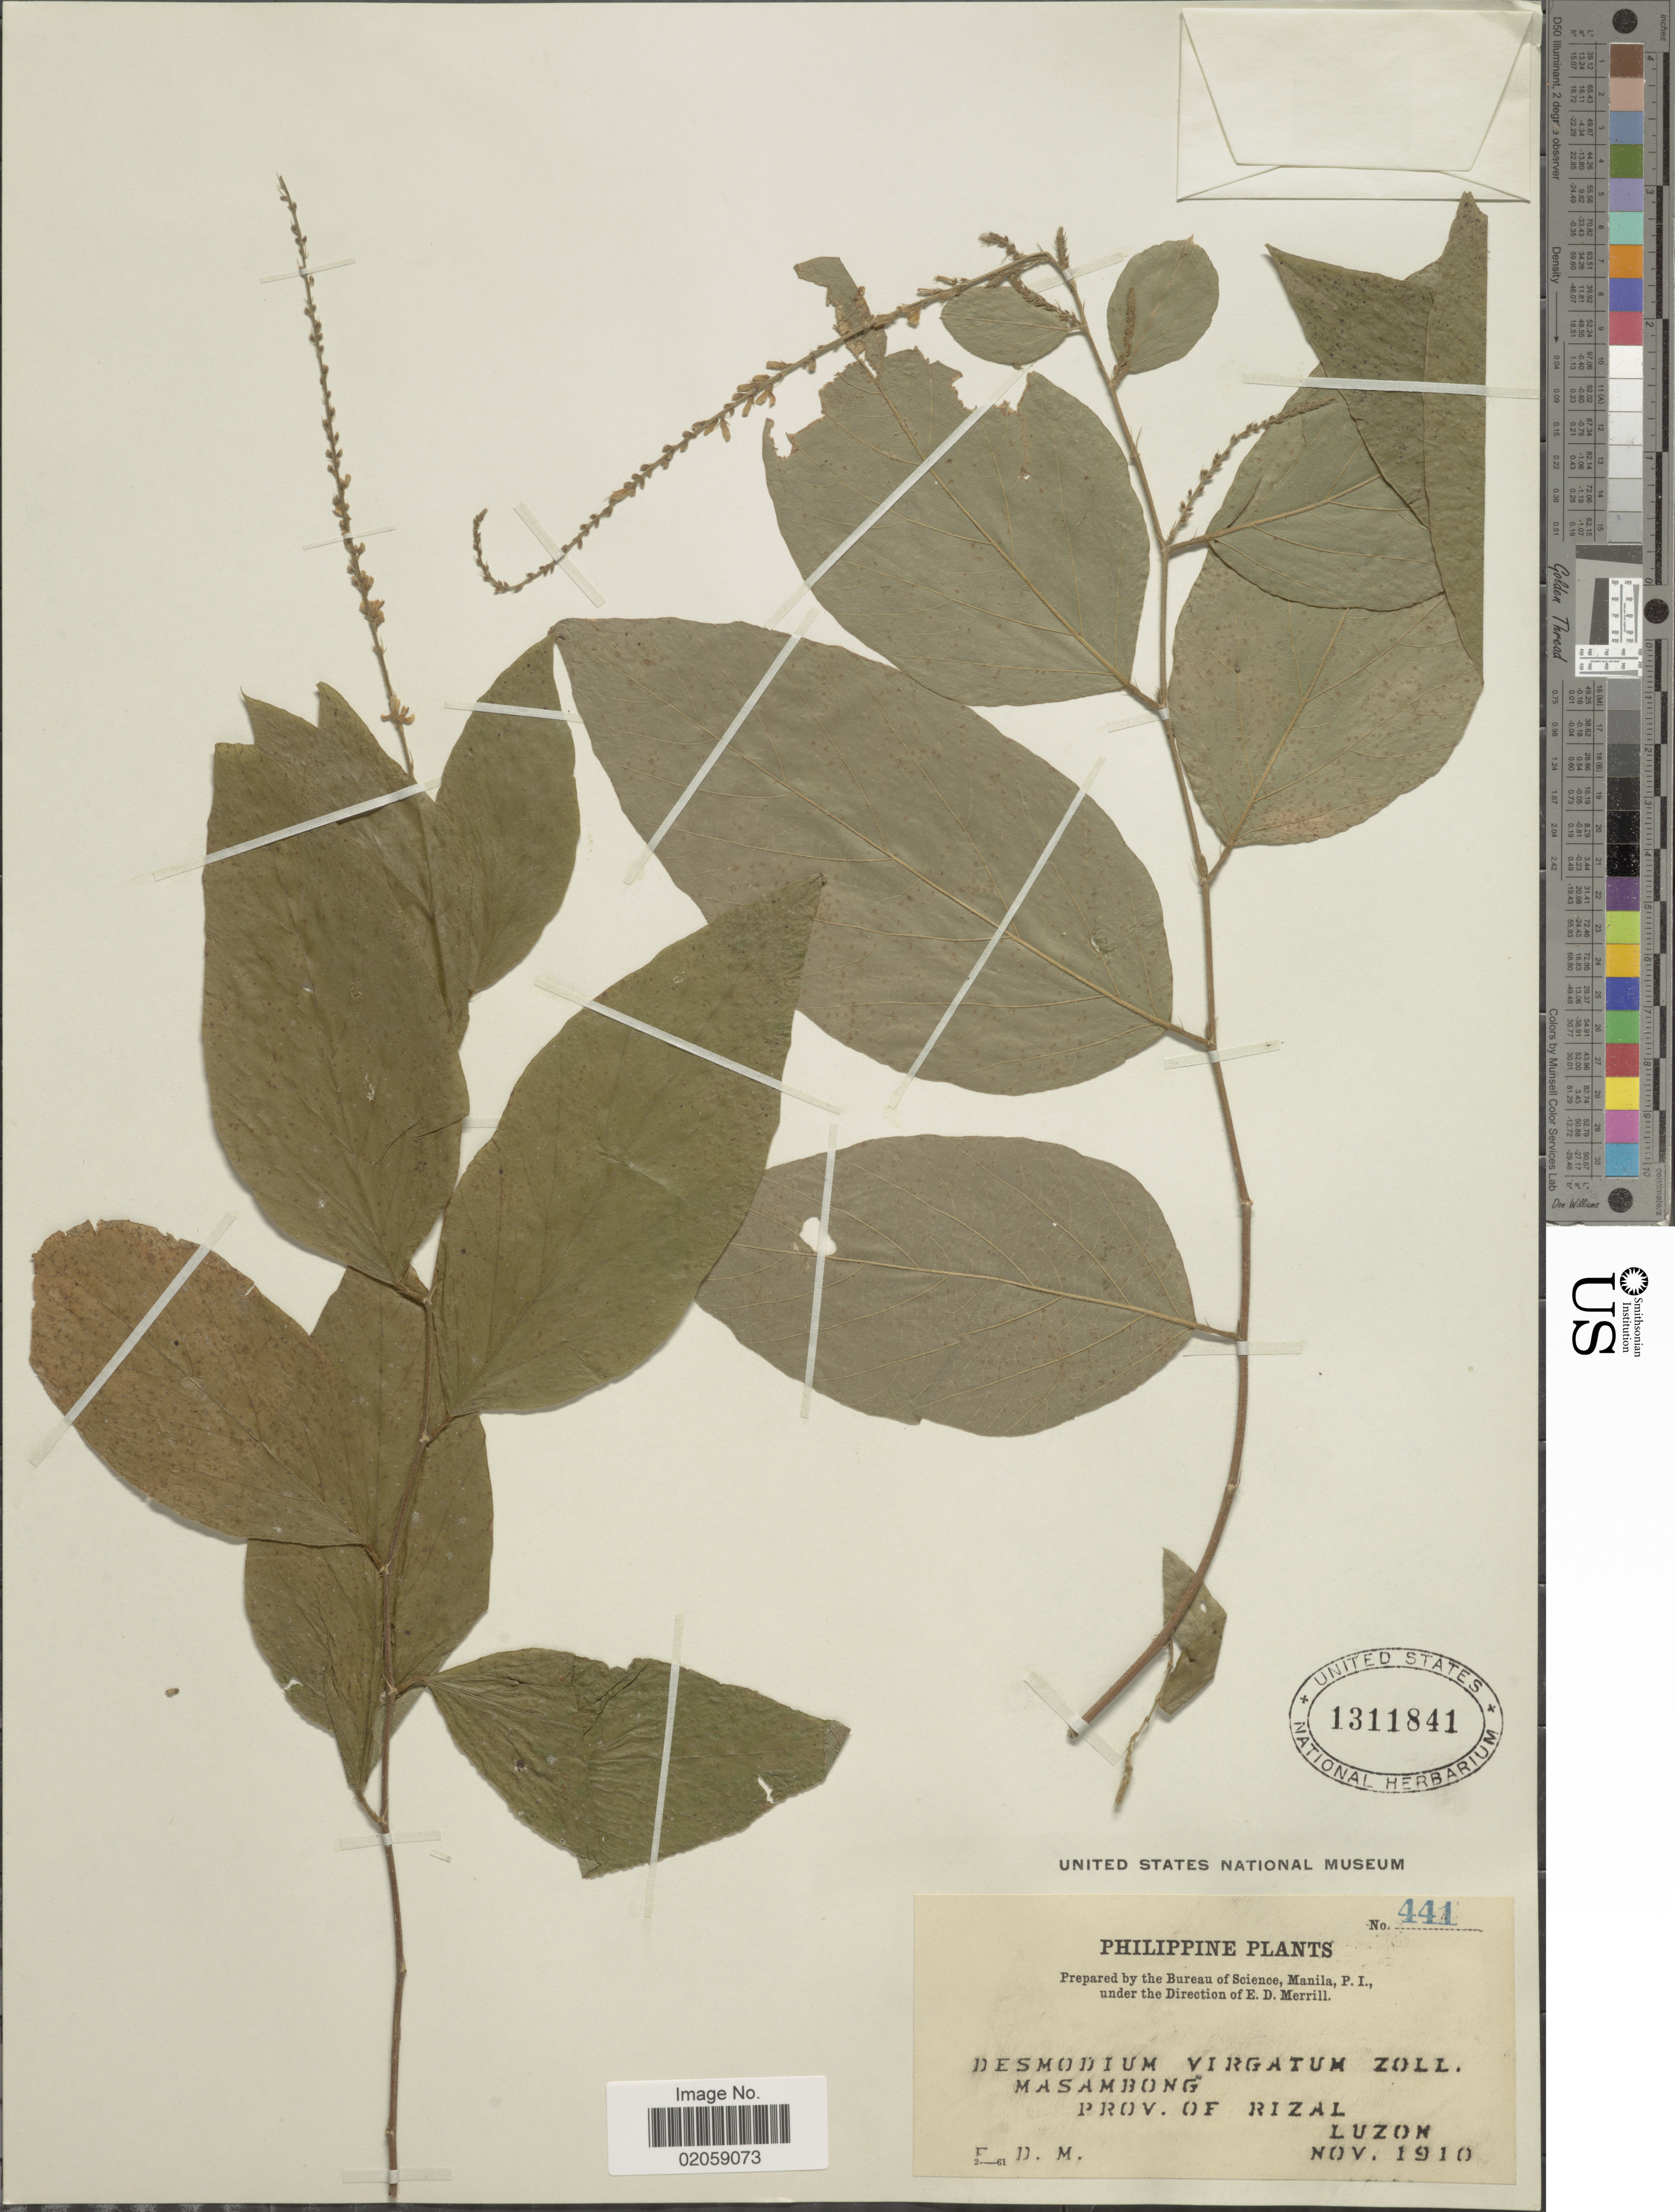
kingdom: Plantae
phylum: Tracheophyta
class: Magnoliopsida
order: Fabales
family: Fabaceae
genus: Desmodium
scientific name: Desmodium virgatum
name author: Desv.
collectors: E. D. Merrill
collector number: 441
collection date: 1910-11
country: Philippines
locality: Masambong. Prov. of Rizal. Luzon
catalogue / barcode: US 1311841